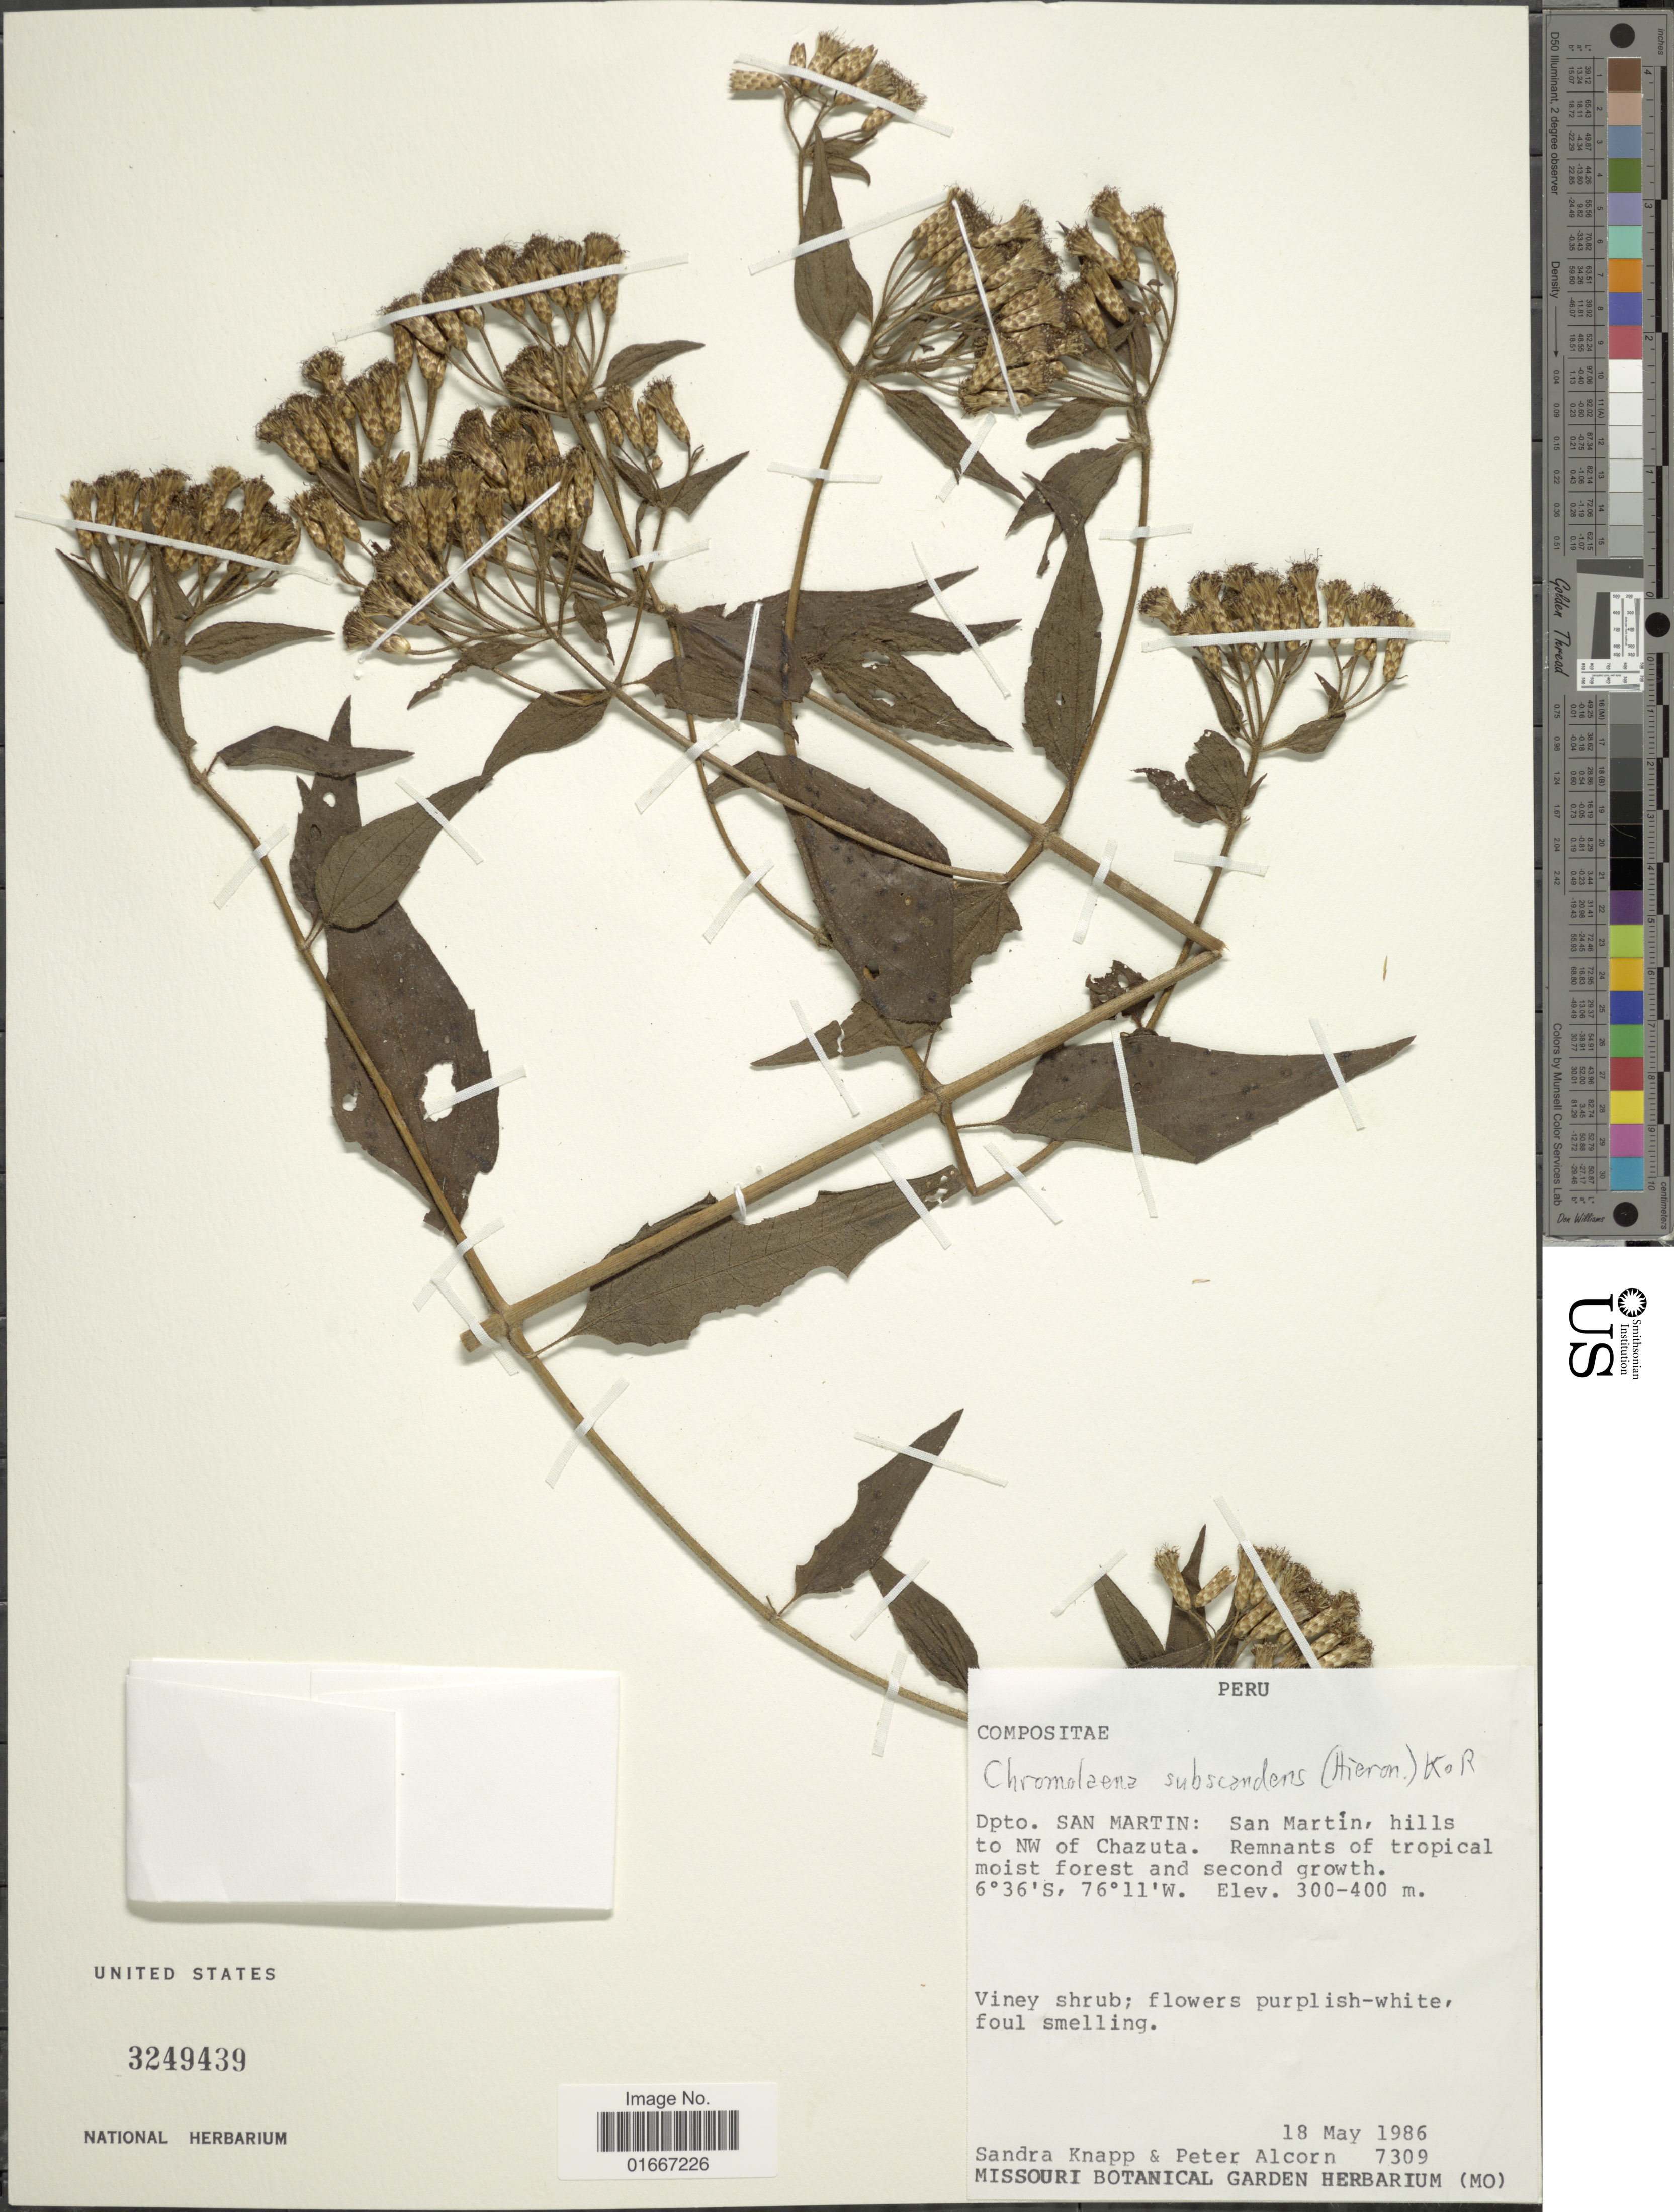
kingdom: Plantae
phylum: Tracheophyta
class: Magnoliopsida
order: Asterales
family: Asteraceae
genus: Chromolaena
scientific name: Chromolaena subscandens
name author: (Hieron.) R.M. King & H. Rob.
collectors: S. Knapp & P. Alcorn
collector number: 7309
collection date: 1986-05-18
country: Peru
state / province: San Martín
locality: San Martin, hills to NW of Chazuta.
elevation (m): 300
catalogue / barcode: US 3249439